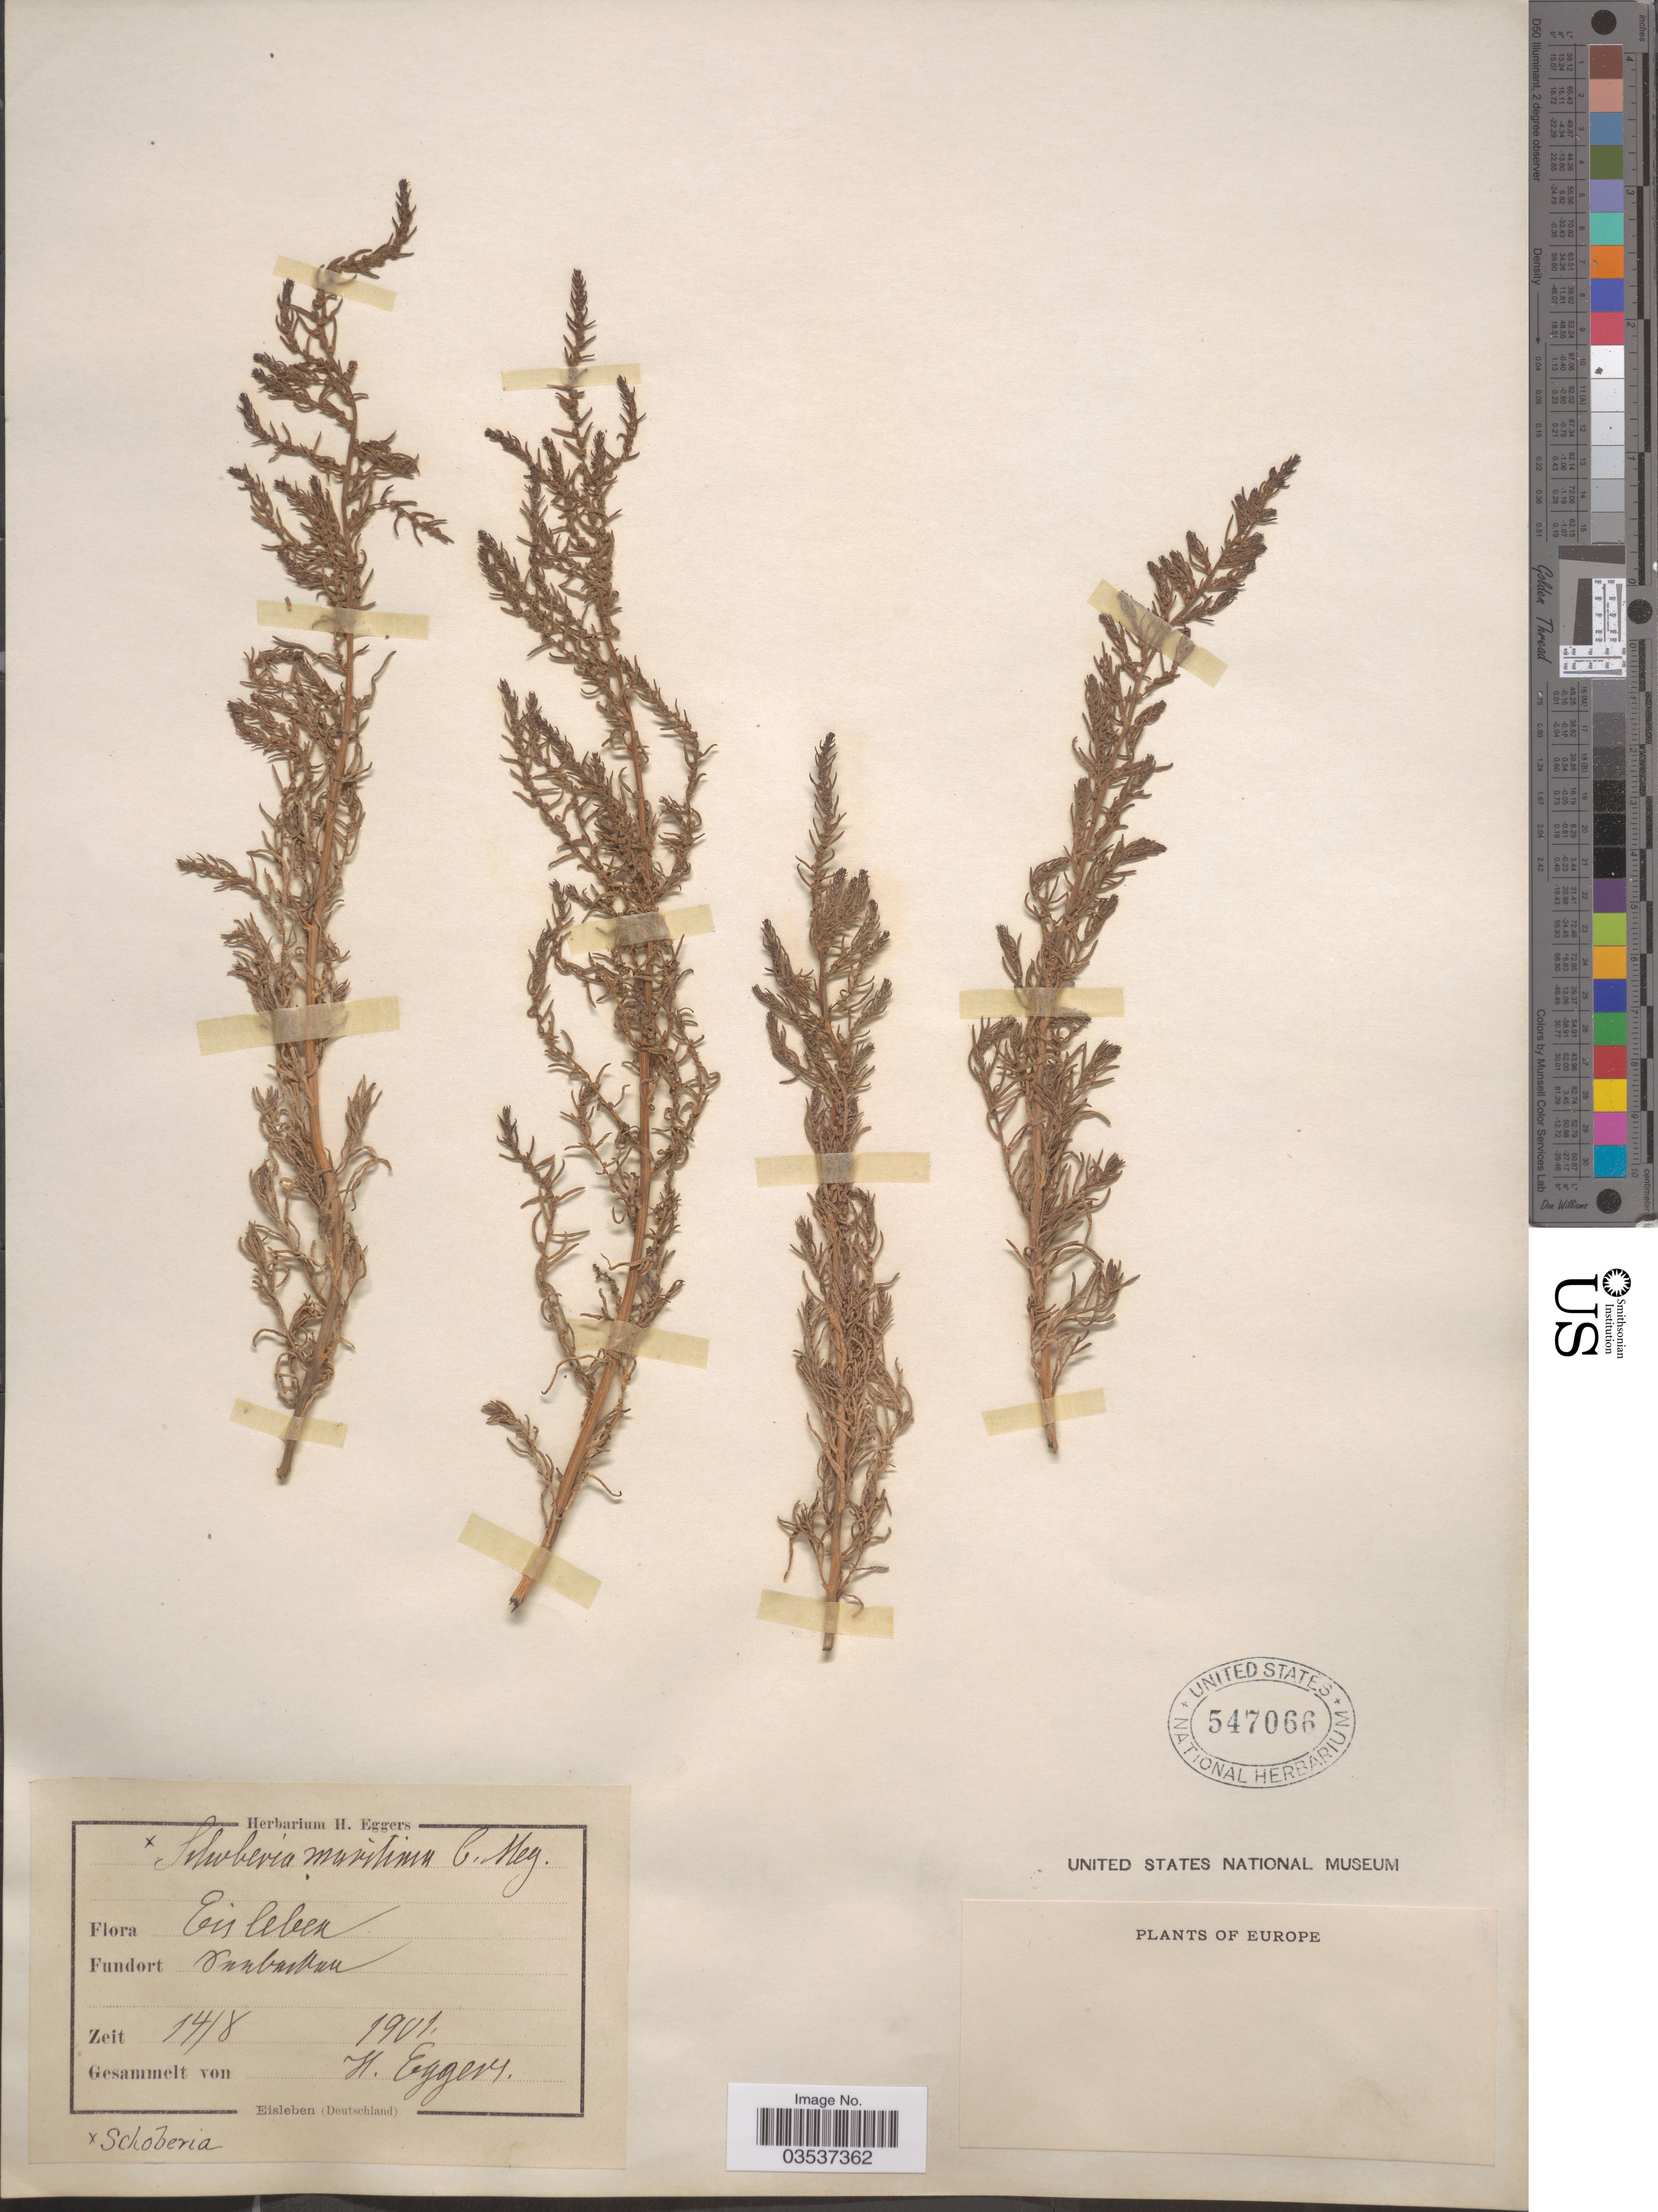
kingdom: Plantae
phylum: Tracheophyta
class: Magnoliopsida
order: Caryophyllales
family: Amaranthaceae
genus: Suaeda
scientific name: Suaeda maritima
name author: (L.) Dumort.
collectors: H. Eggert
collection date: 1901-08-14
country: Germany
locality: Eisleben. Vunbarban [interpreted].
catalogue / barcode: US 547066